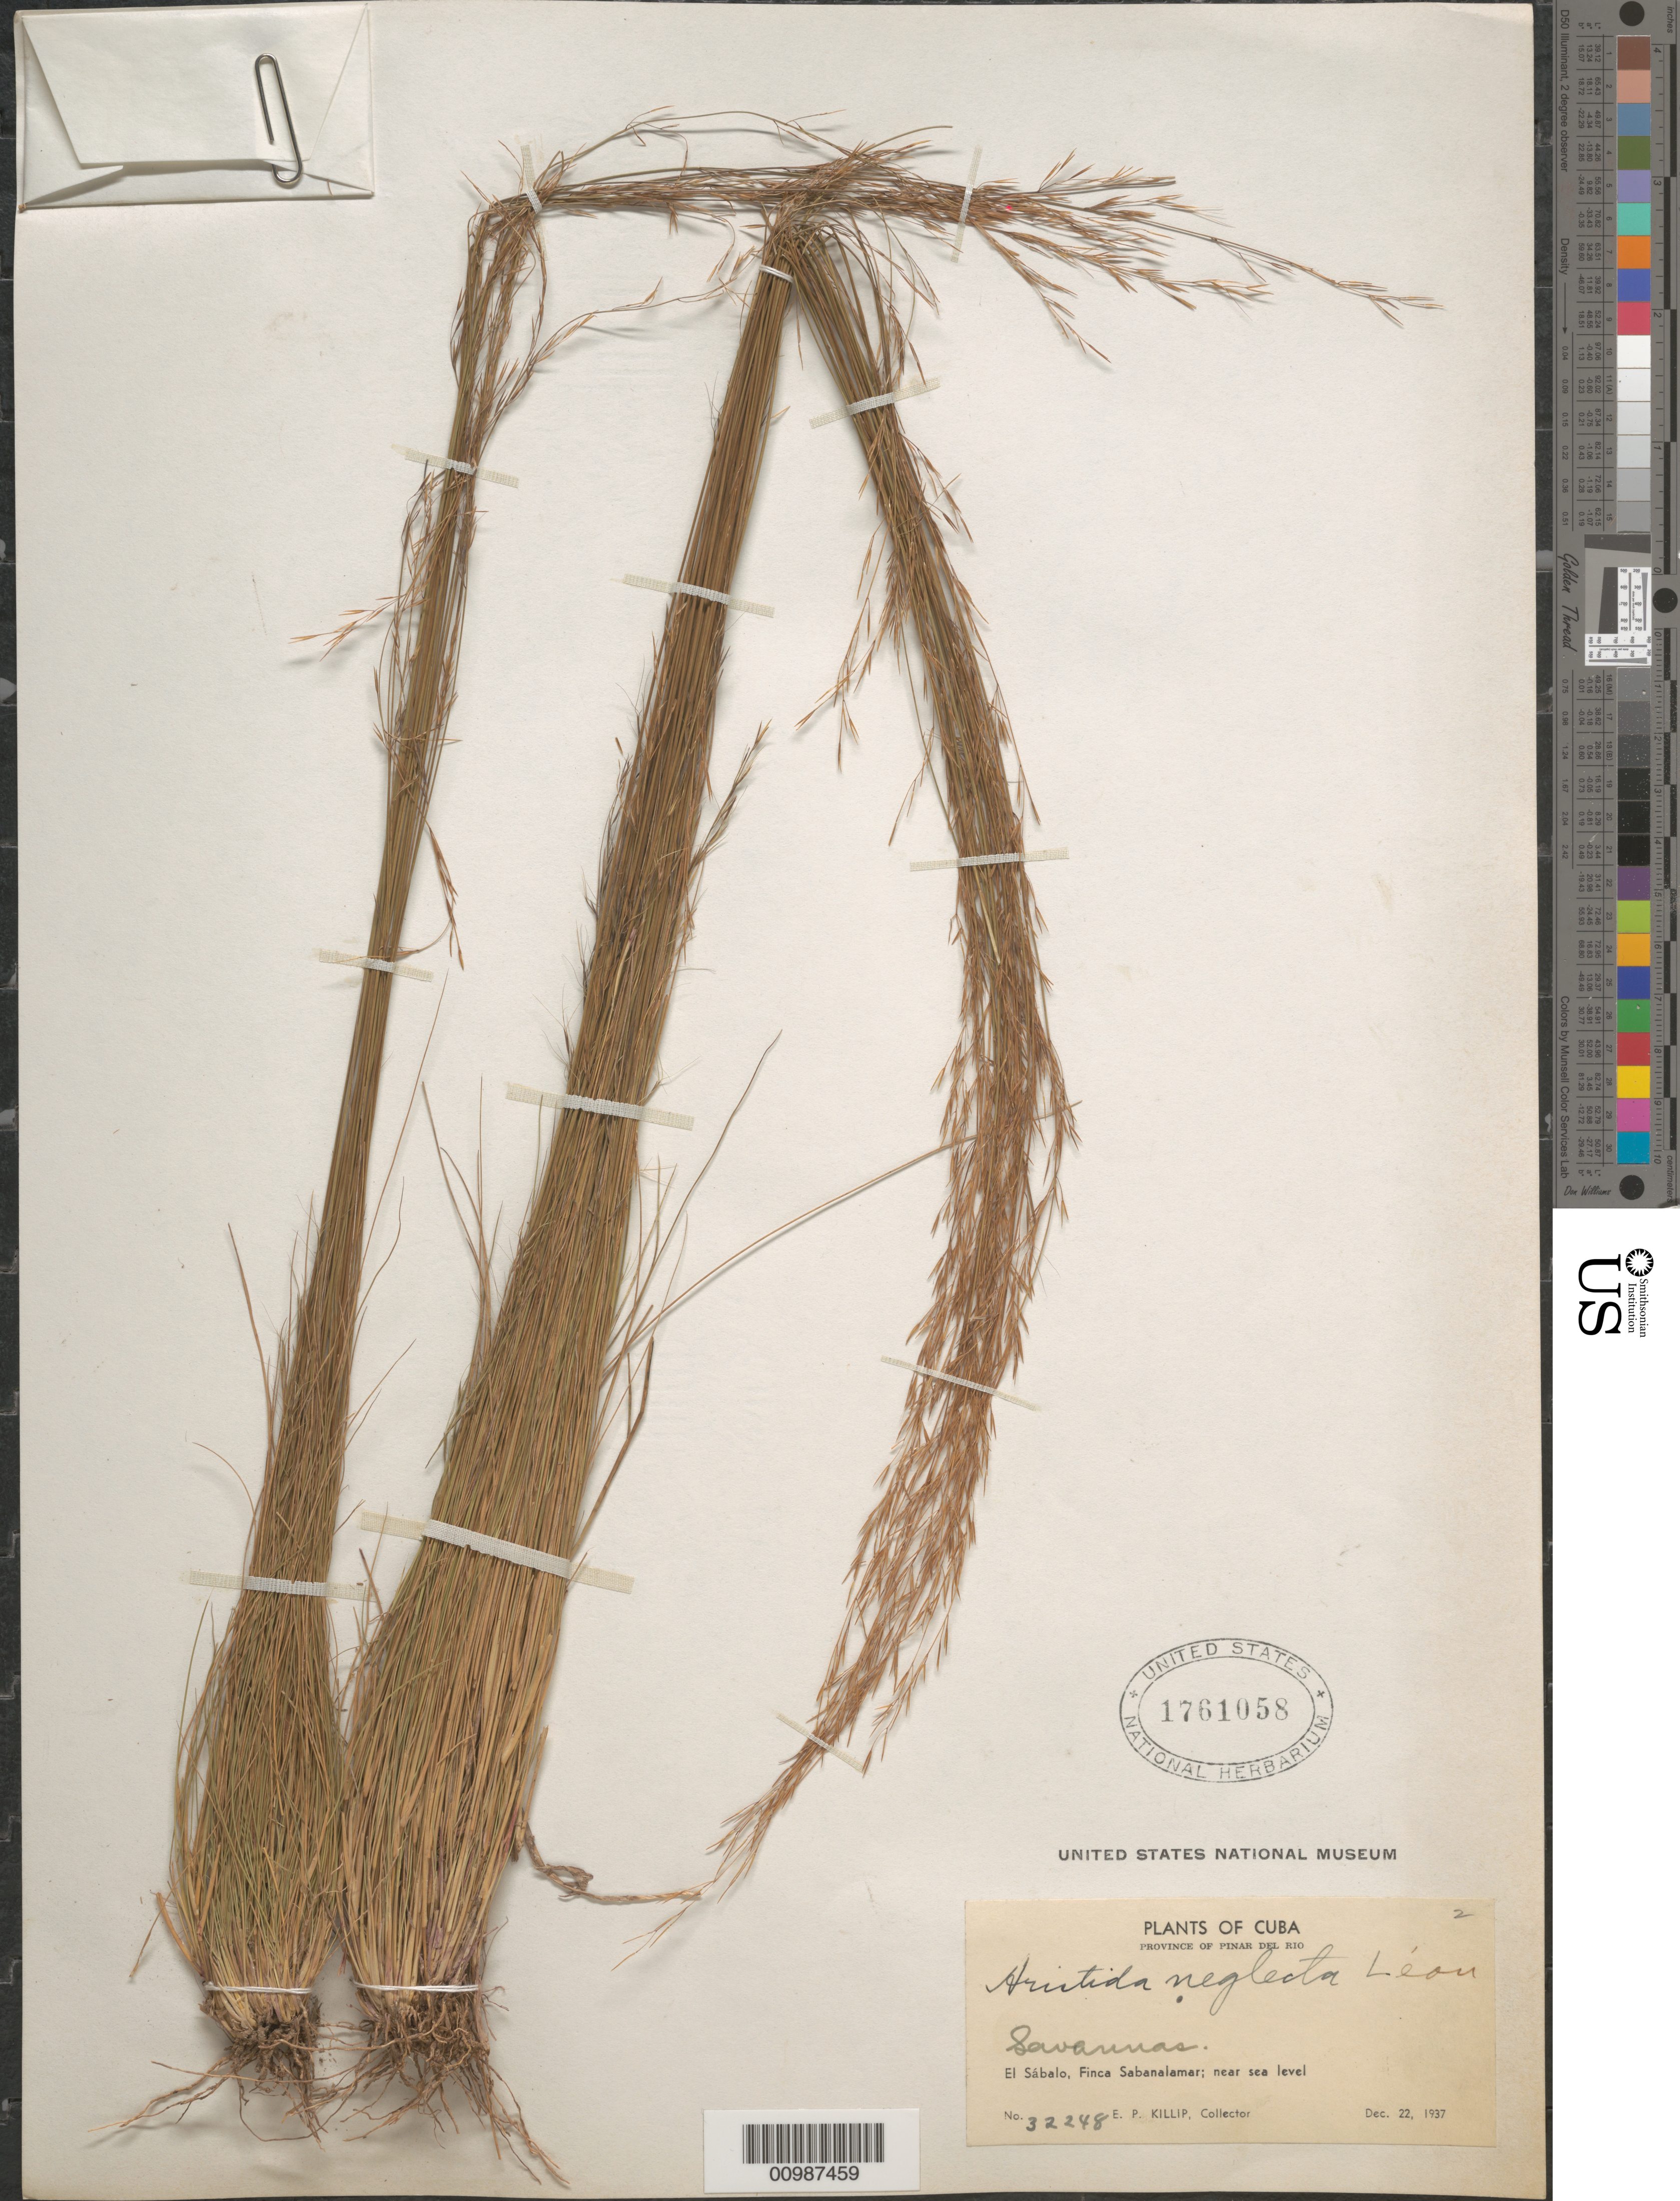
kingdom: Plantae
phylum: Tracheophyta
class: Liliopsida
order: Poales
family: Poaceae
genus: Aristida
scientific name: Aristida neglecta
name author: León ex Hitchc.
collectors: E. P. Killip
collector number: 32248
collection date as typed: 22 Dec 1937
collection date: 1937-12-22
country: Cuba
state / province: La Habana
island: Cuba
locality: El Sabalo, Finca Sabanalamar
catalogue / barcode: US 1761058